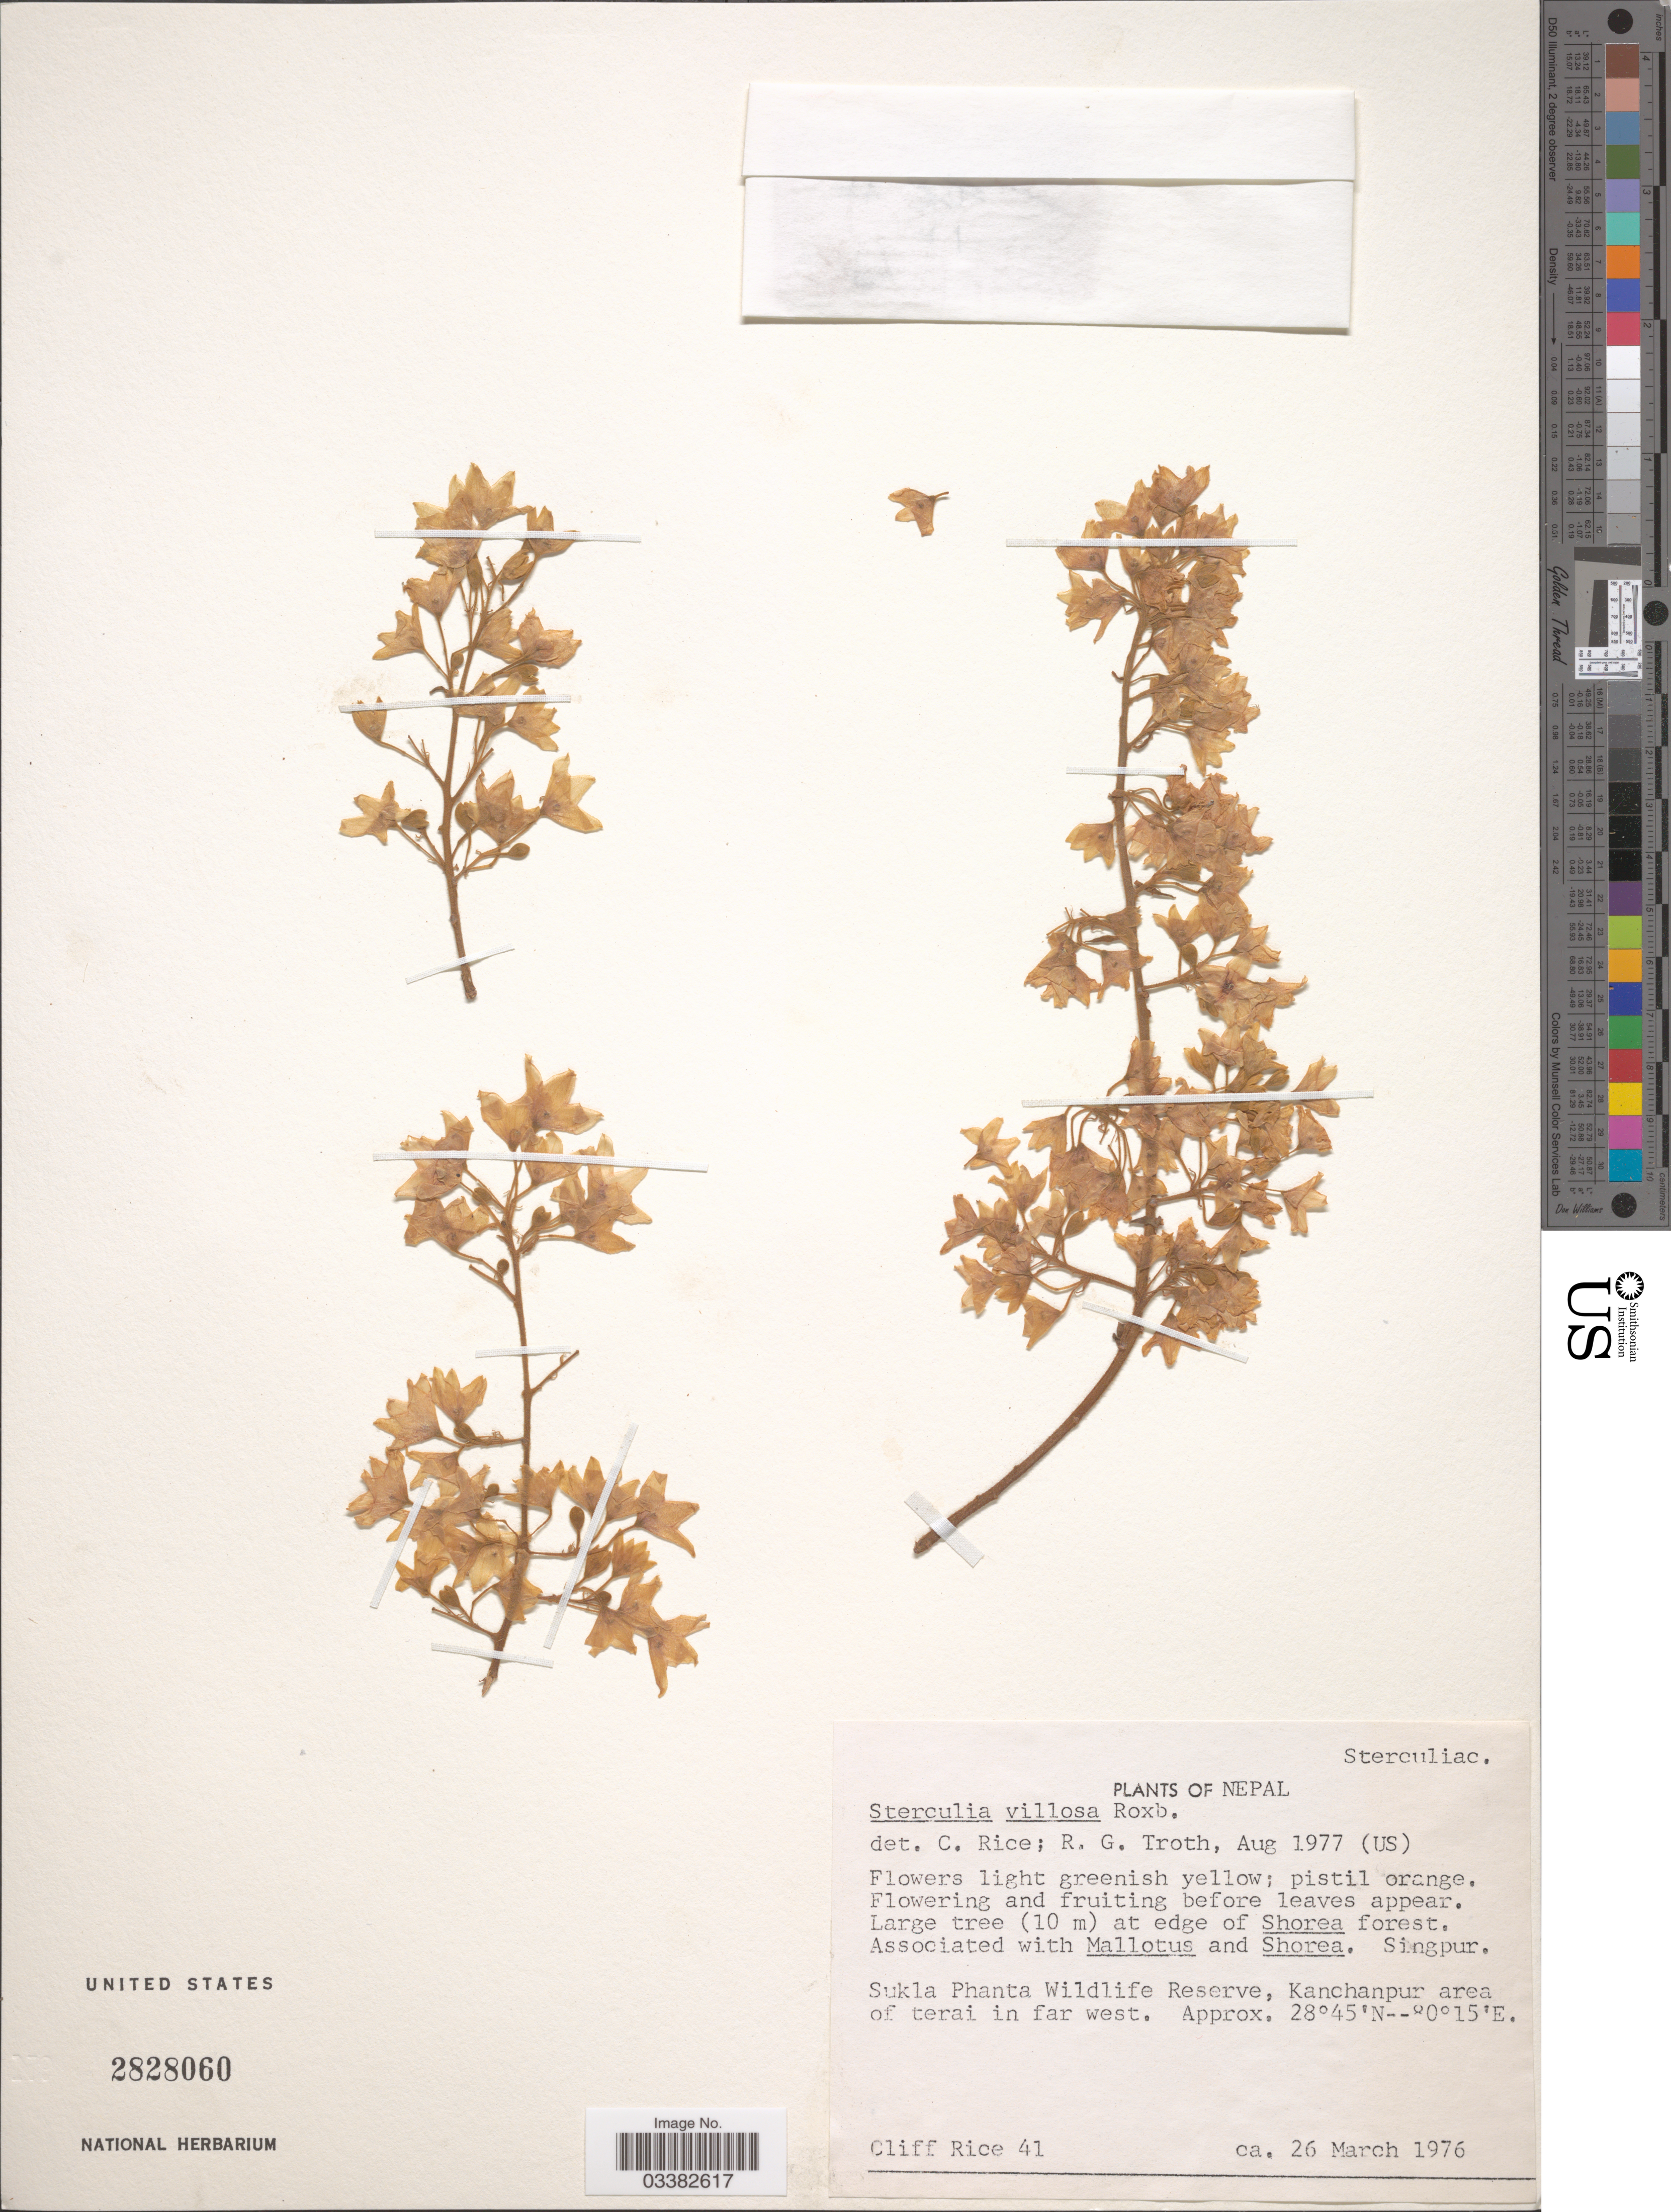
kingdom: Plantae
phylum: Tracheophyta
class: Magnoliopsida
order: Malvales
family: Malvaceae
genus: Sterculia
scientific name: Sterculia villosa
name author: Roxb.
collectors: C. Rice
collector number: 41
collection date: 1976-03-26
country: Nepal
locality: Singpur. Sukla Phanta Wildlife Reserve, Kanchanpur area of terai in far west.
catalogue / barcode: US 2828060